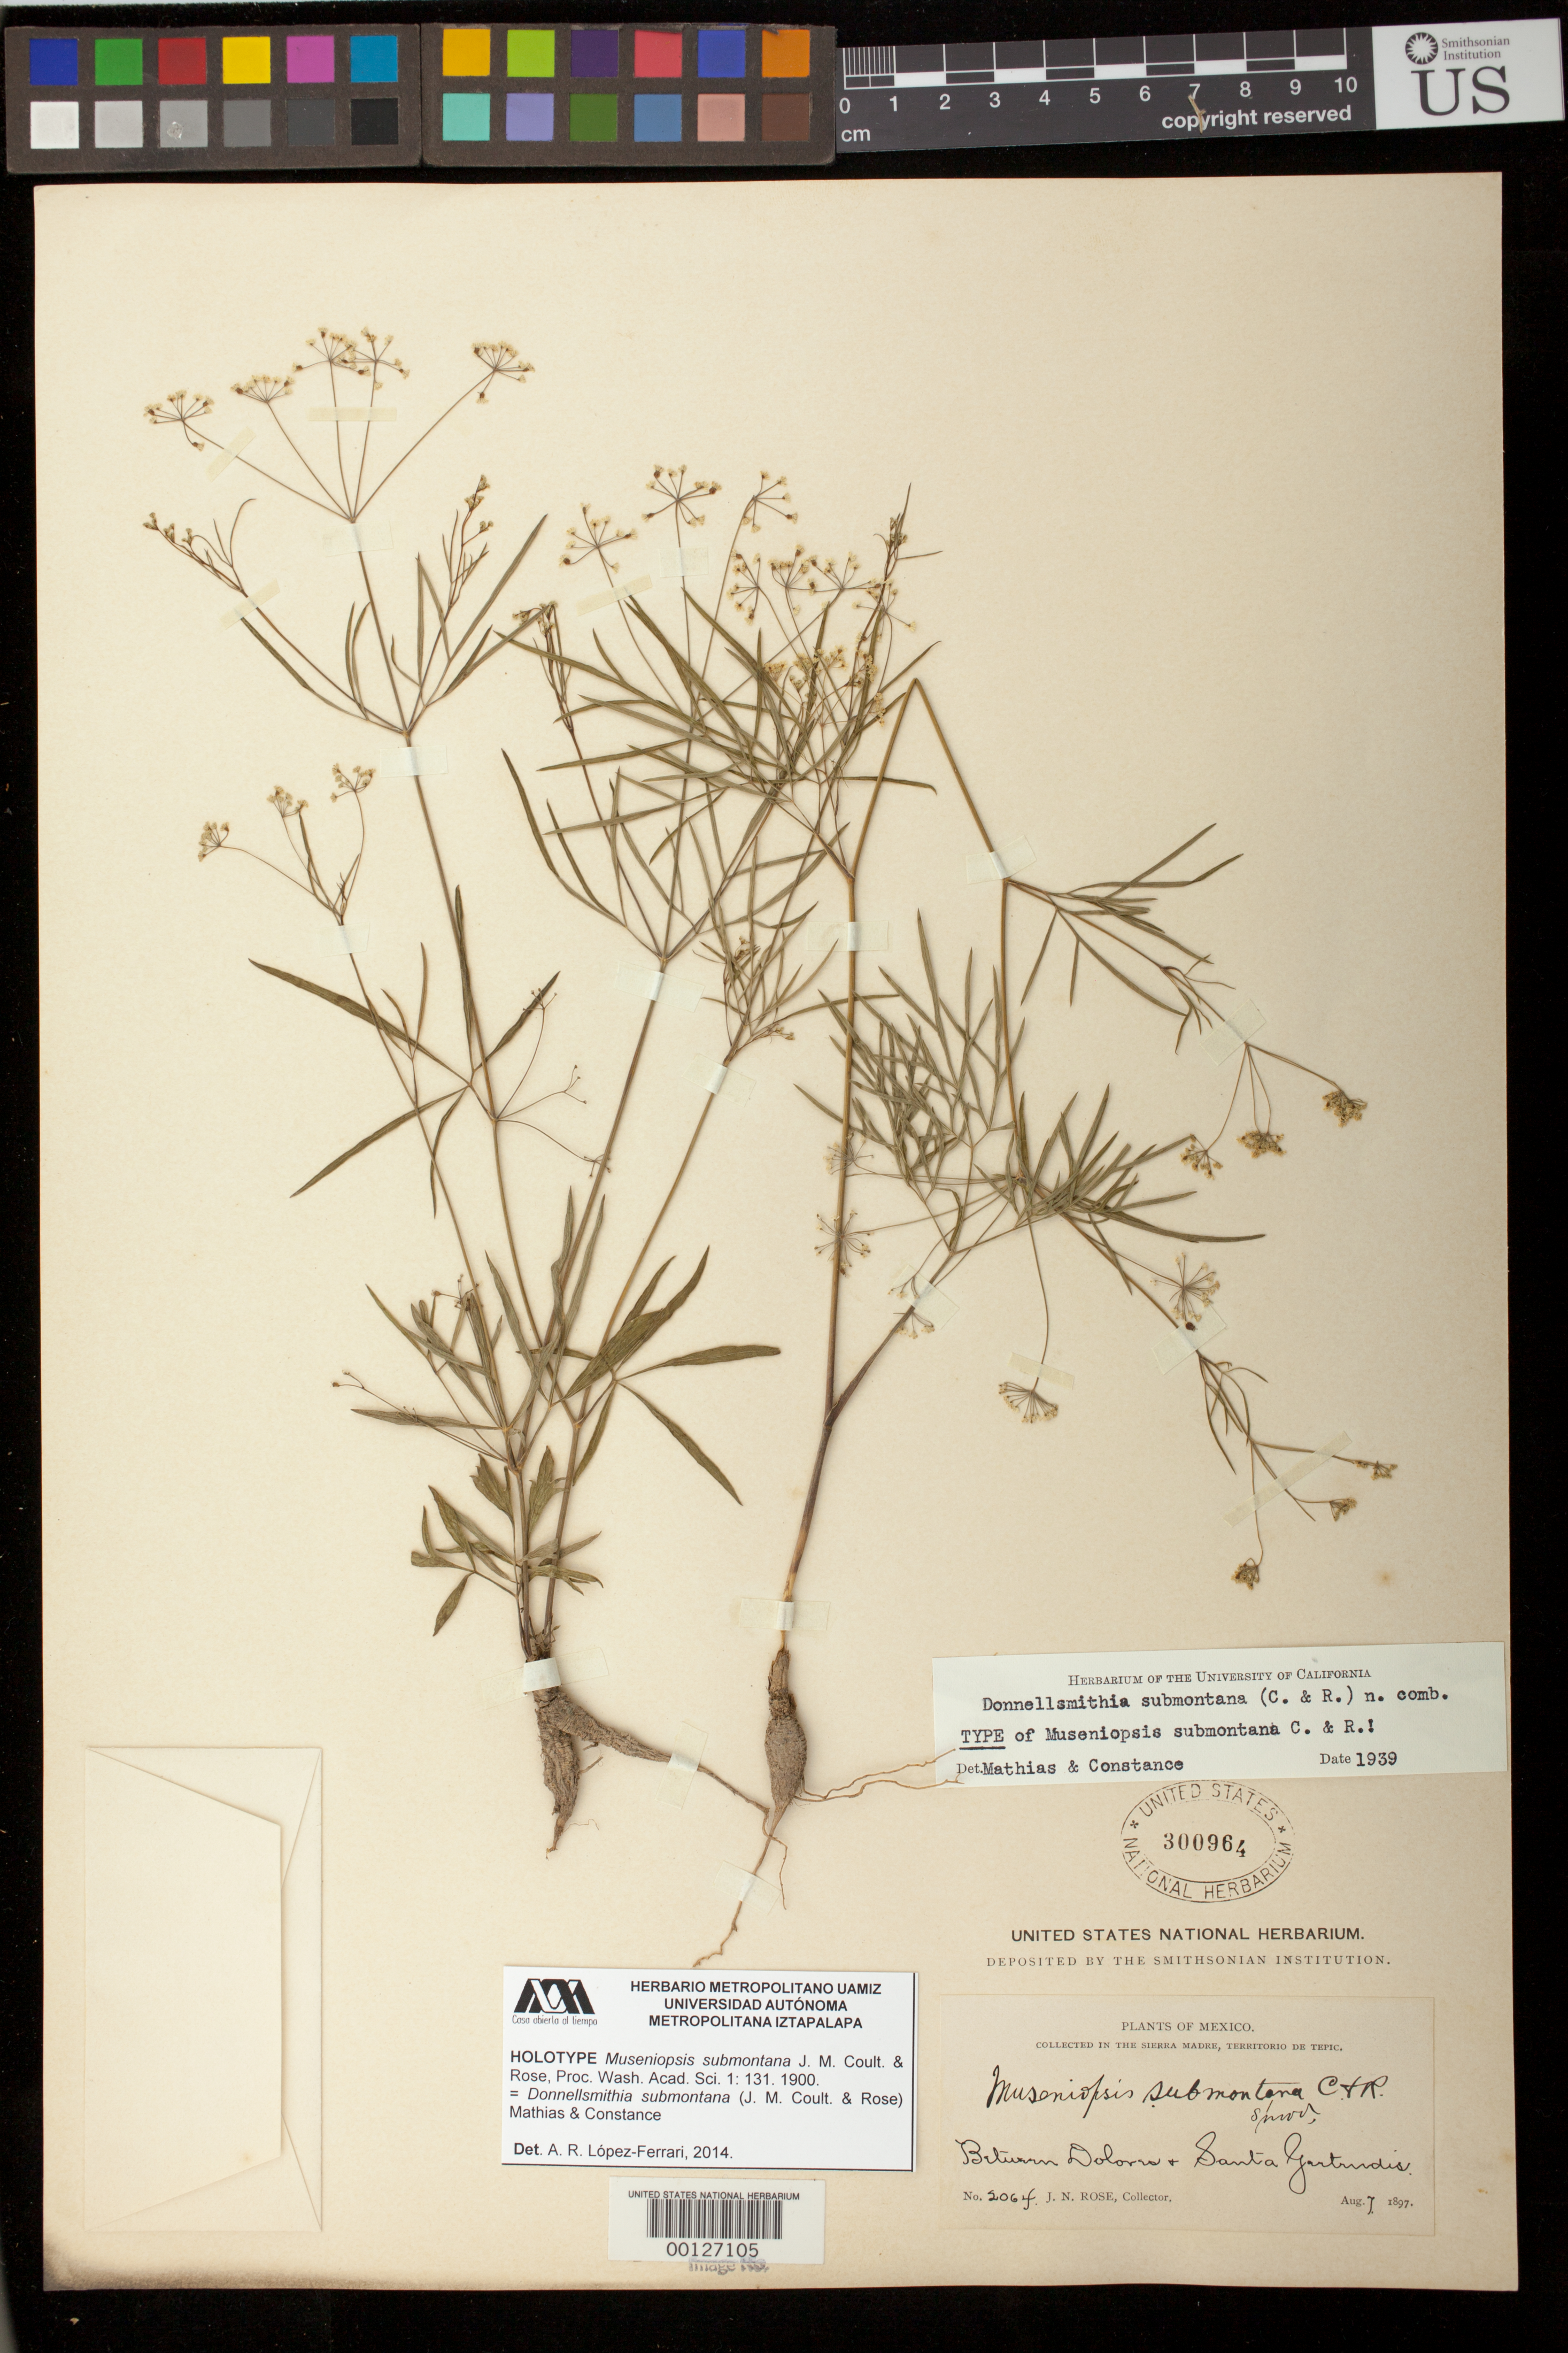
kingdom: Plantae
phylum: Tracheophyta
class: Magnoliopsida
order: Apiales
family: Apiaceae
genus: Museniopsis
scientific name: Museniopsis submontana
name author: J.M. Coult. & Rose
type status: Holotype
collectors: J. N. Rose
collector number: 2064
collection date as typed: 07 Aug 1897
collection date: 1897-08-07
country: Mexico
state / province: Nayarit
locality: Sierra Madre, Territorio de Tepic. Between Dolores and Santa Gertrudis.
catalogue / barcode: US 300964